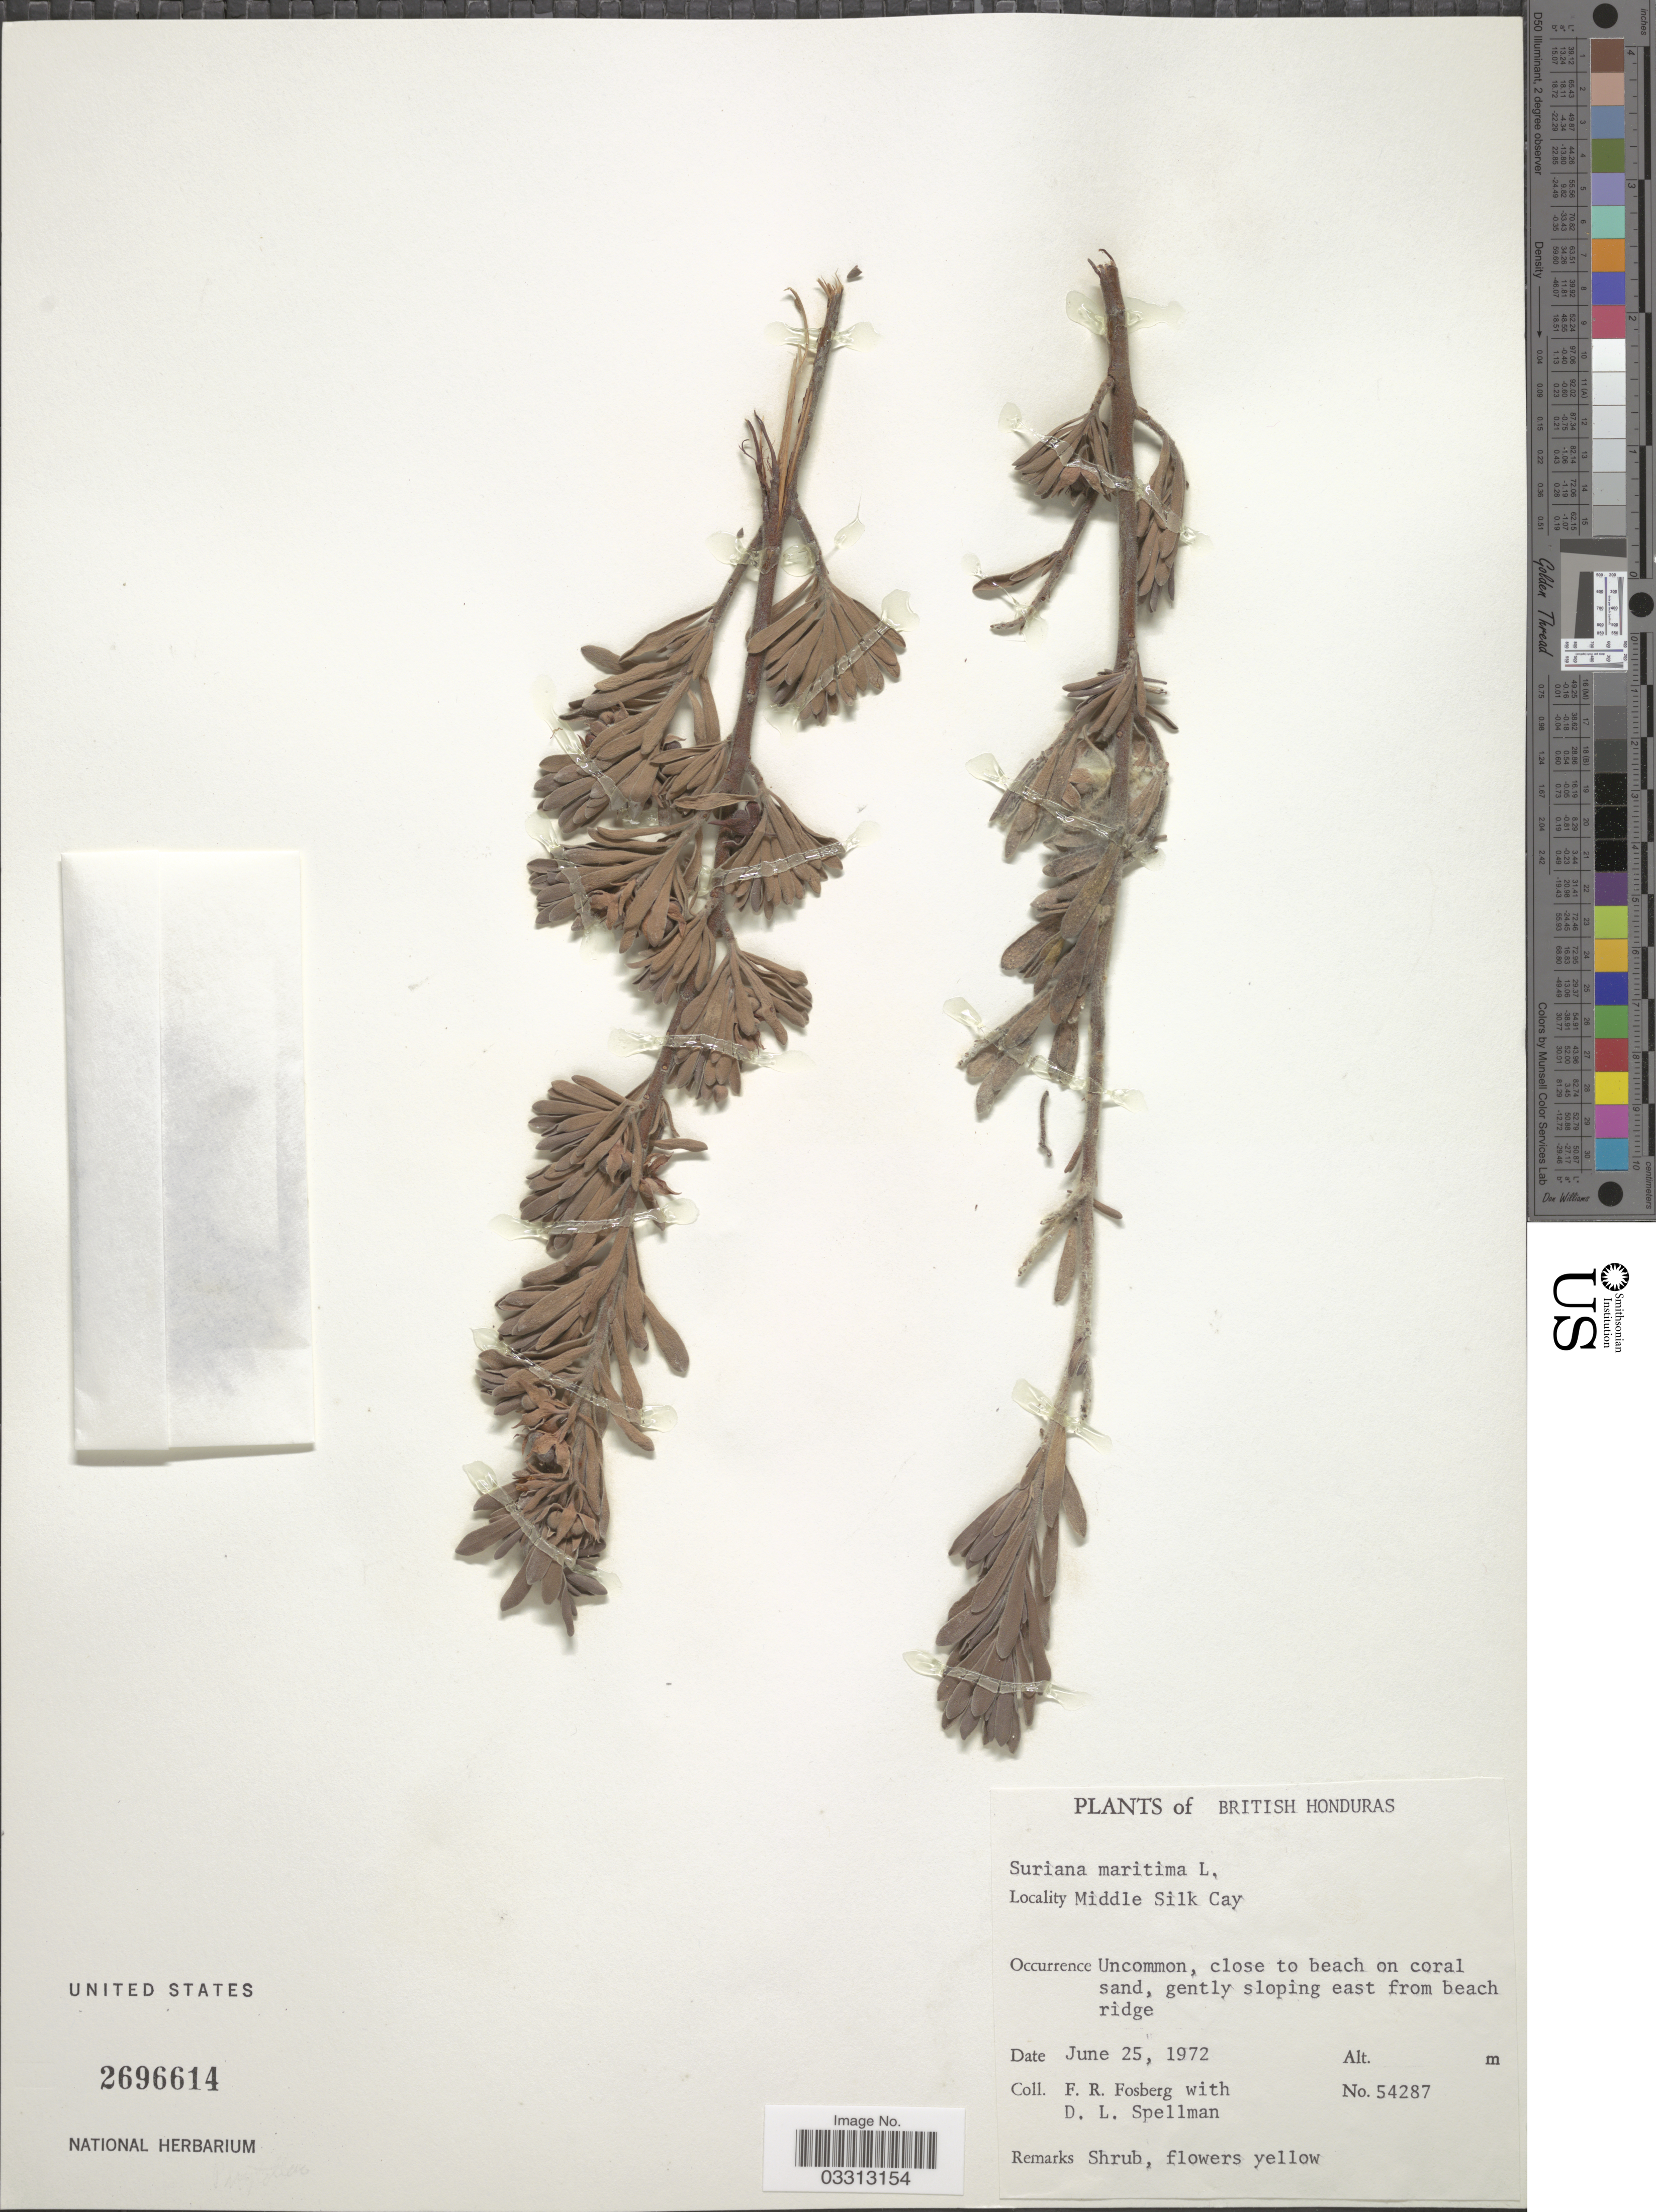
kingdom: Plantae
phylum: Tracheophyta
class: Magnoliopsida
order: Fabales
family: Surianaceae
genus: Suriana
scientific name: Suriana maritima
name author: L.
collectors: F. R. Fosberg & D. L. Spellman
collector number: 54287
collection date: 1972-06-25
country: Belize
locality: British Honduras. Middle Silk Cay.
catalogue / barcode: US 2696614